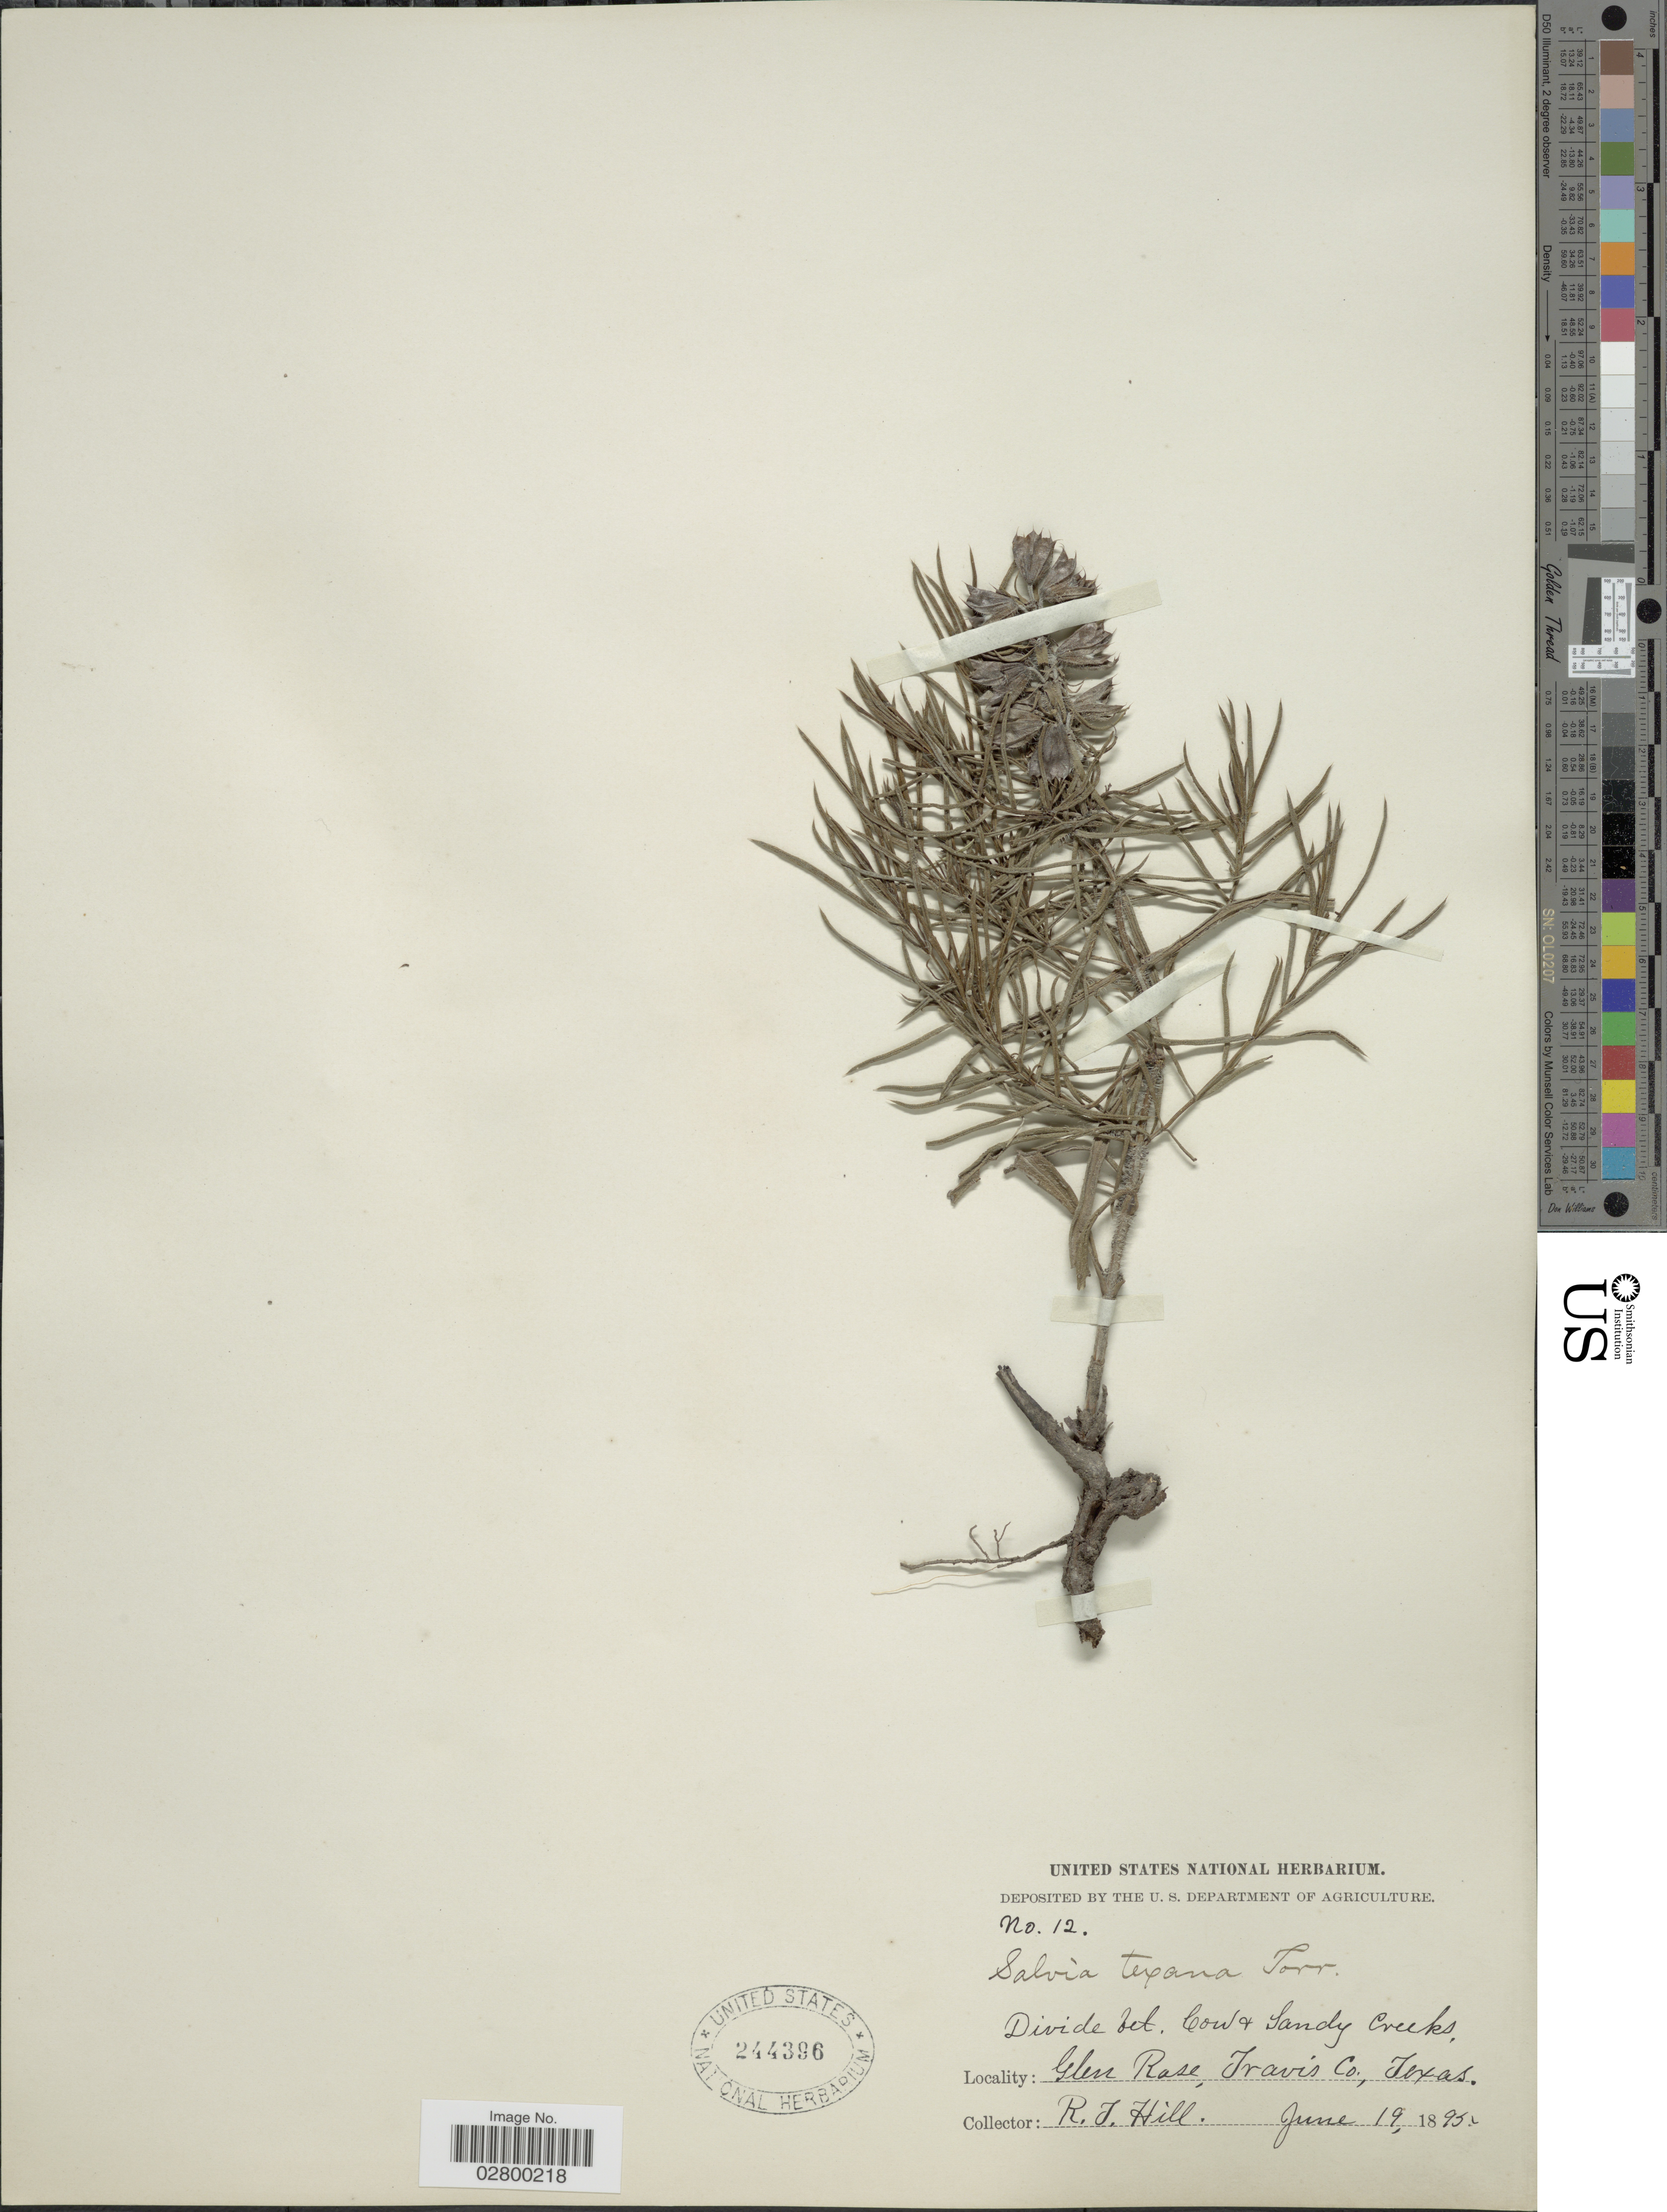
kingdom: Plantae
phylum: Tracheophyta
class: Magnoliopsida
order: Lamiales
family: Lamiaceae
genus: Salvia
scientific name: Salvia texana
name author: (Scheele) Torr.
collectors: R. J. Hill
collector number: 12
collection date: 1895-06-19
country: United States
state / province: Texas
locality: Glen Rose, Travis Co.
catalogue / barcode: US 244396